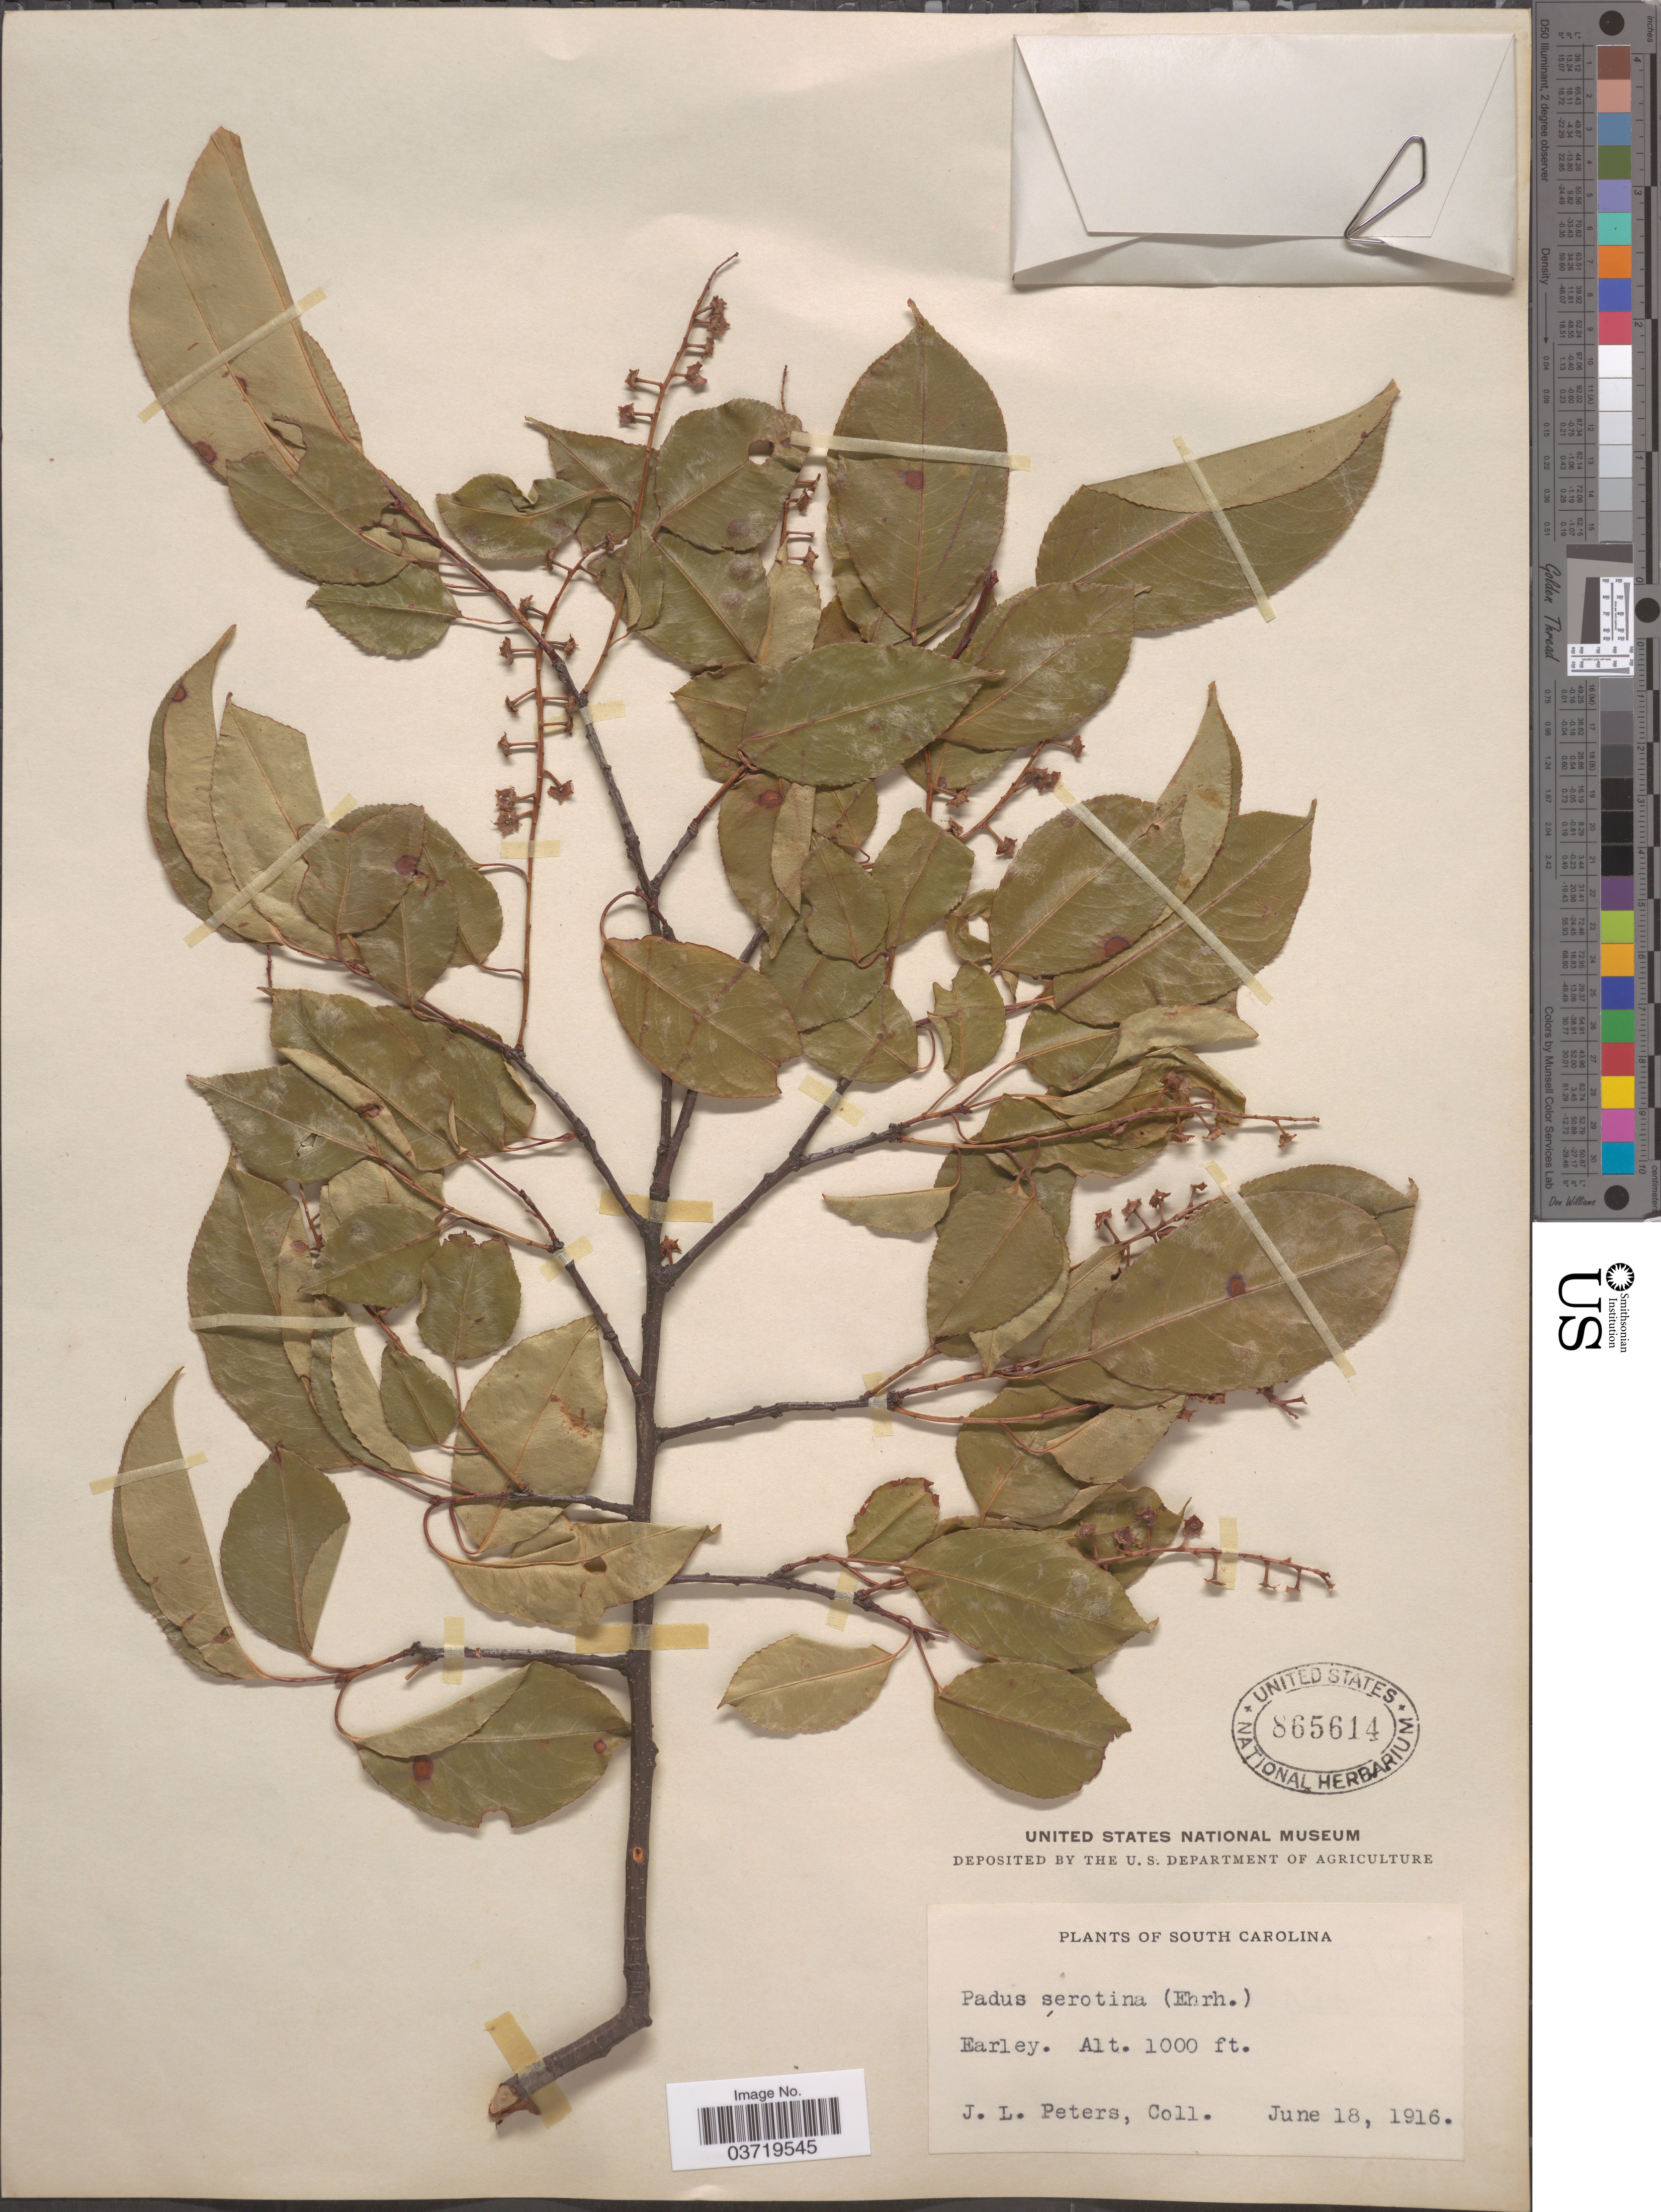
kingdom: Plantae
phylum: Tracheophyta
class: Magnoliopsida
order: Rosales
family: Rosaceae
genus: Prunus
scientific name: Prunus serotina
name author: Ehrh.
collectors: J. L. Peters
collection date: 1916-06-18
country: United States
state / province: South Carolina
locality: Earley.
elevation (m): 305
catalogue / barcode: US 865614